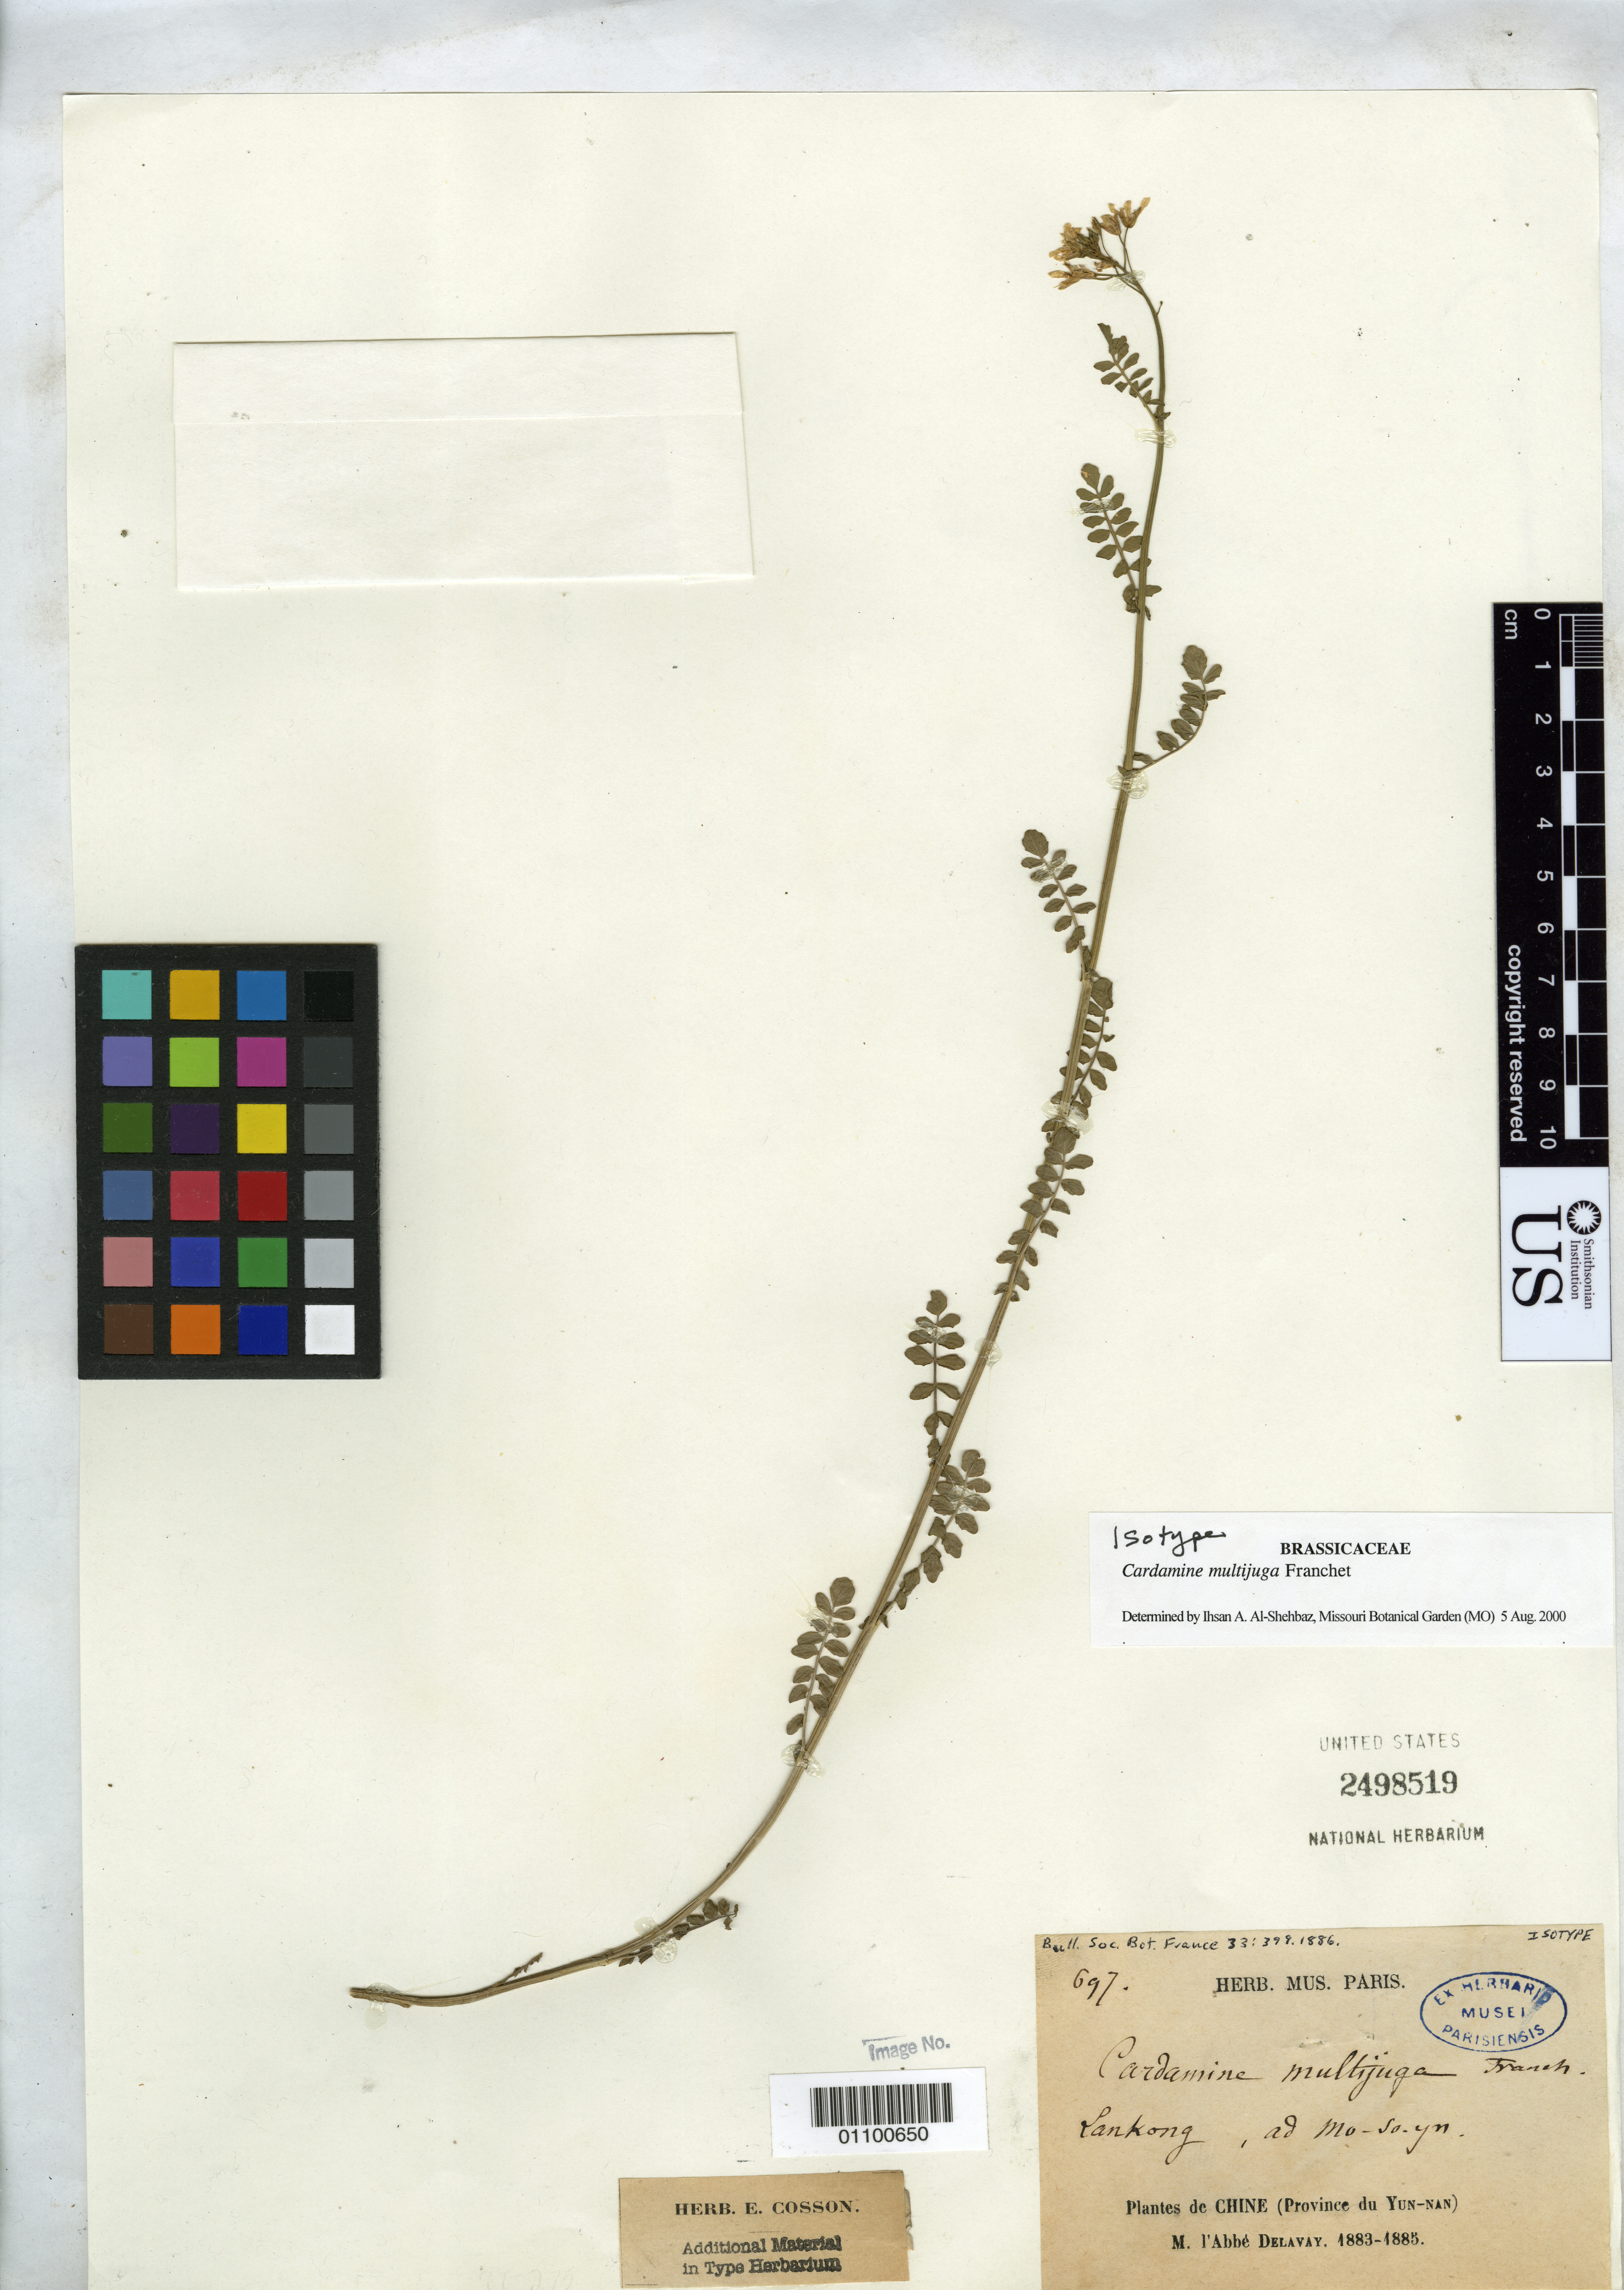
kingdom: Plantae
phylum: Tracheophyta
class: Magnoliopsida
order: Brassicales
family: Brassicaceae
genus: Cardamine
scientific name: Cardamine multijuga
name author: Franch.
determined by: Al-Shehbaz, I. A., (MO), Missouri Botanical Garden (UNITED STATES)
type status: Isotype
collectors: P. Delavay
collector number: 697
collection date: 1883/1885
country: China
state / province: Yunnan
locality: In aquosis ad Mo-so-yn, prope Lankong.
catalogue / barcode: US 2498519